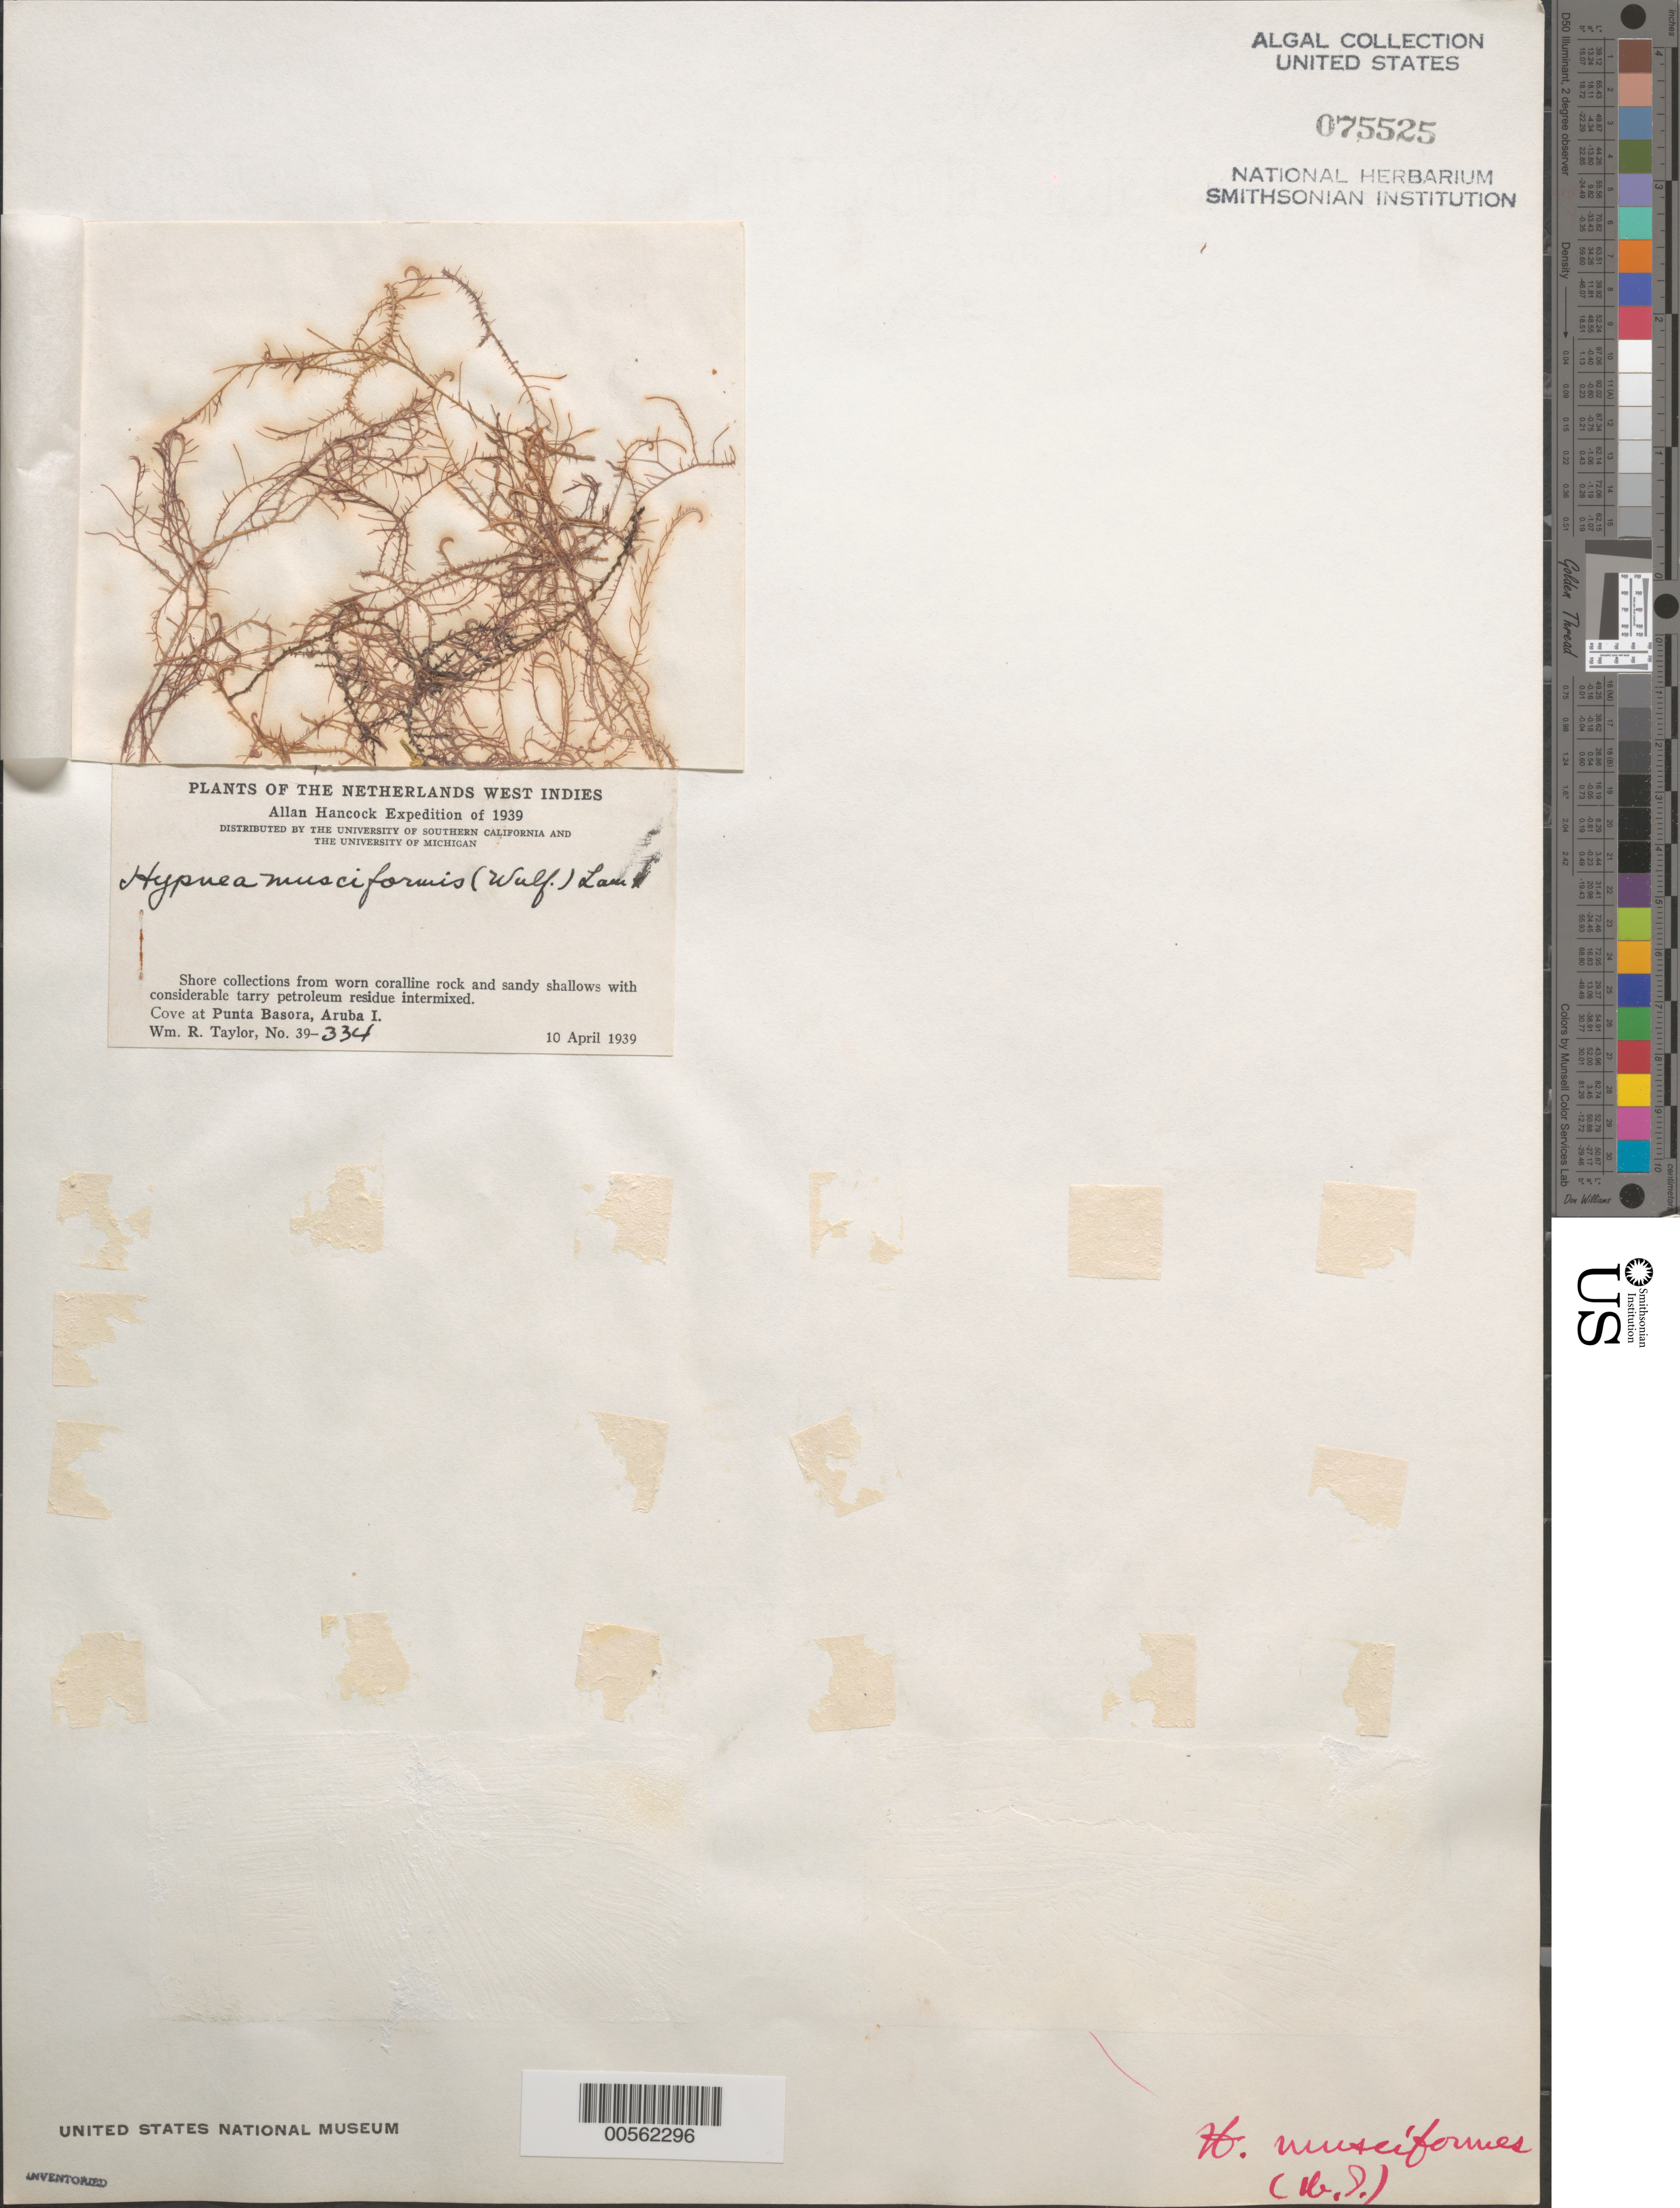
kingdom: Plantae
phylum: Rhodophyta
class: Florideophyceae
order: Gigartinales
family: Cystocloniaceae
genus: Hypnea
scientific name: Hypnea musciformis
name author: (Wulfen) J.V.Lamouroux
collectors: W. R. Taylor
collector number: WRT 39-334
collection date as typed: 10 Apr 1939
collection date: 1939-04-10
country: Aruba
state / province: ABC Islands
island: Aruba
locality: Cove at Punta Basora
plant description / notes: Allan Hancock Expedition of 1939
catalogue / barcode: US 75525